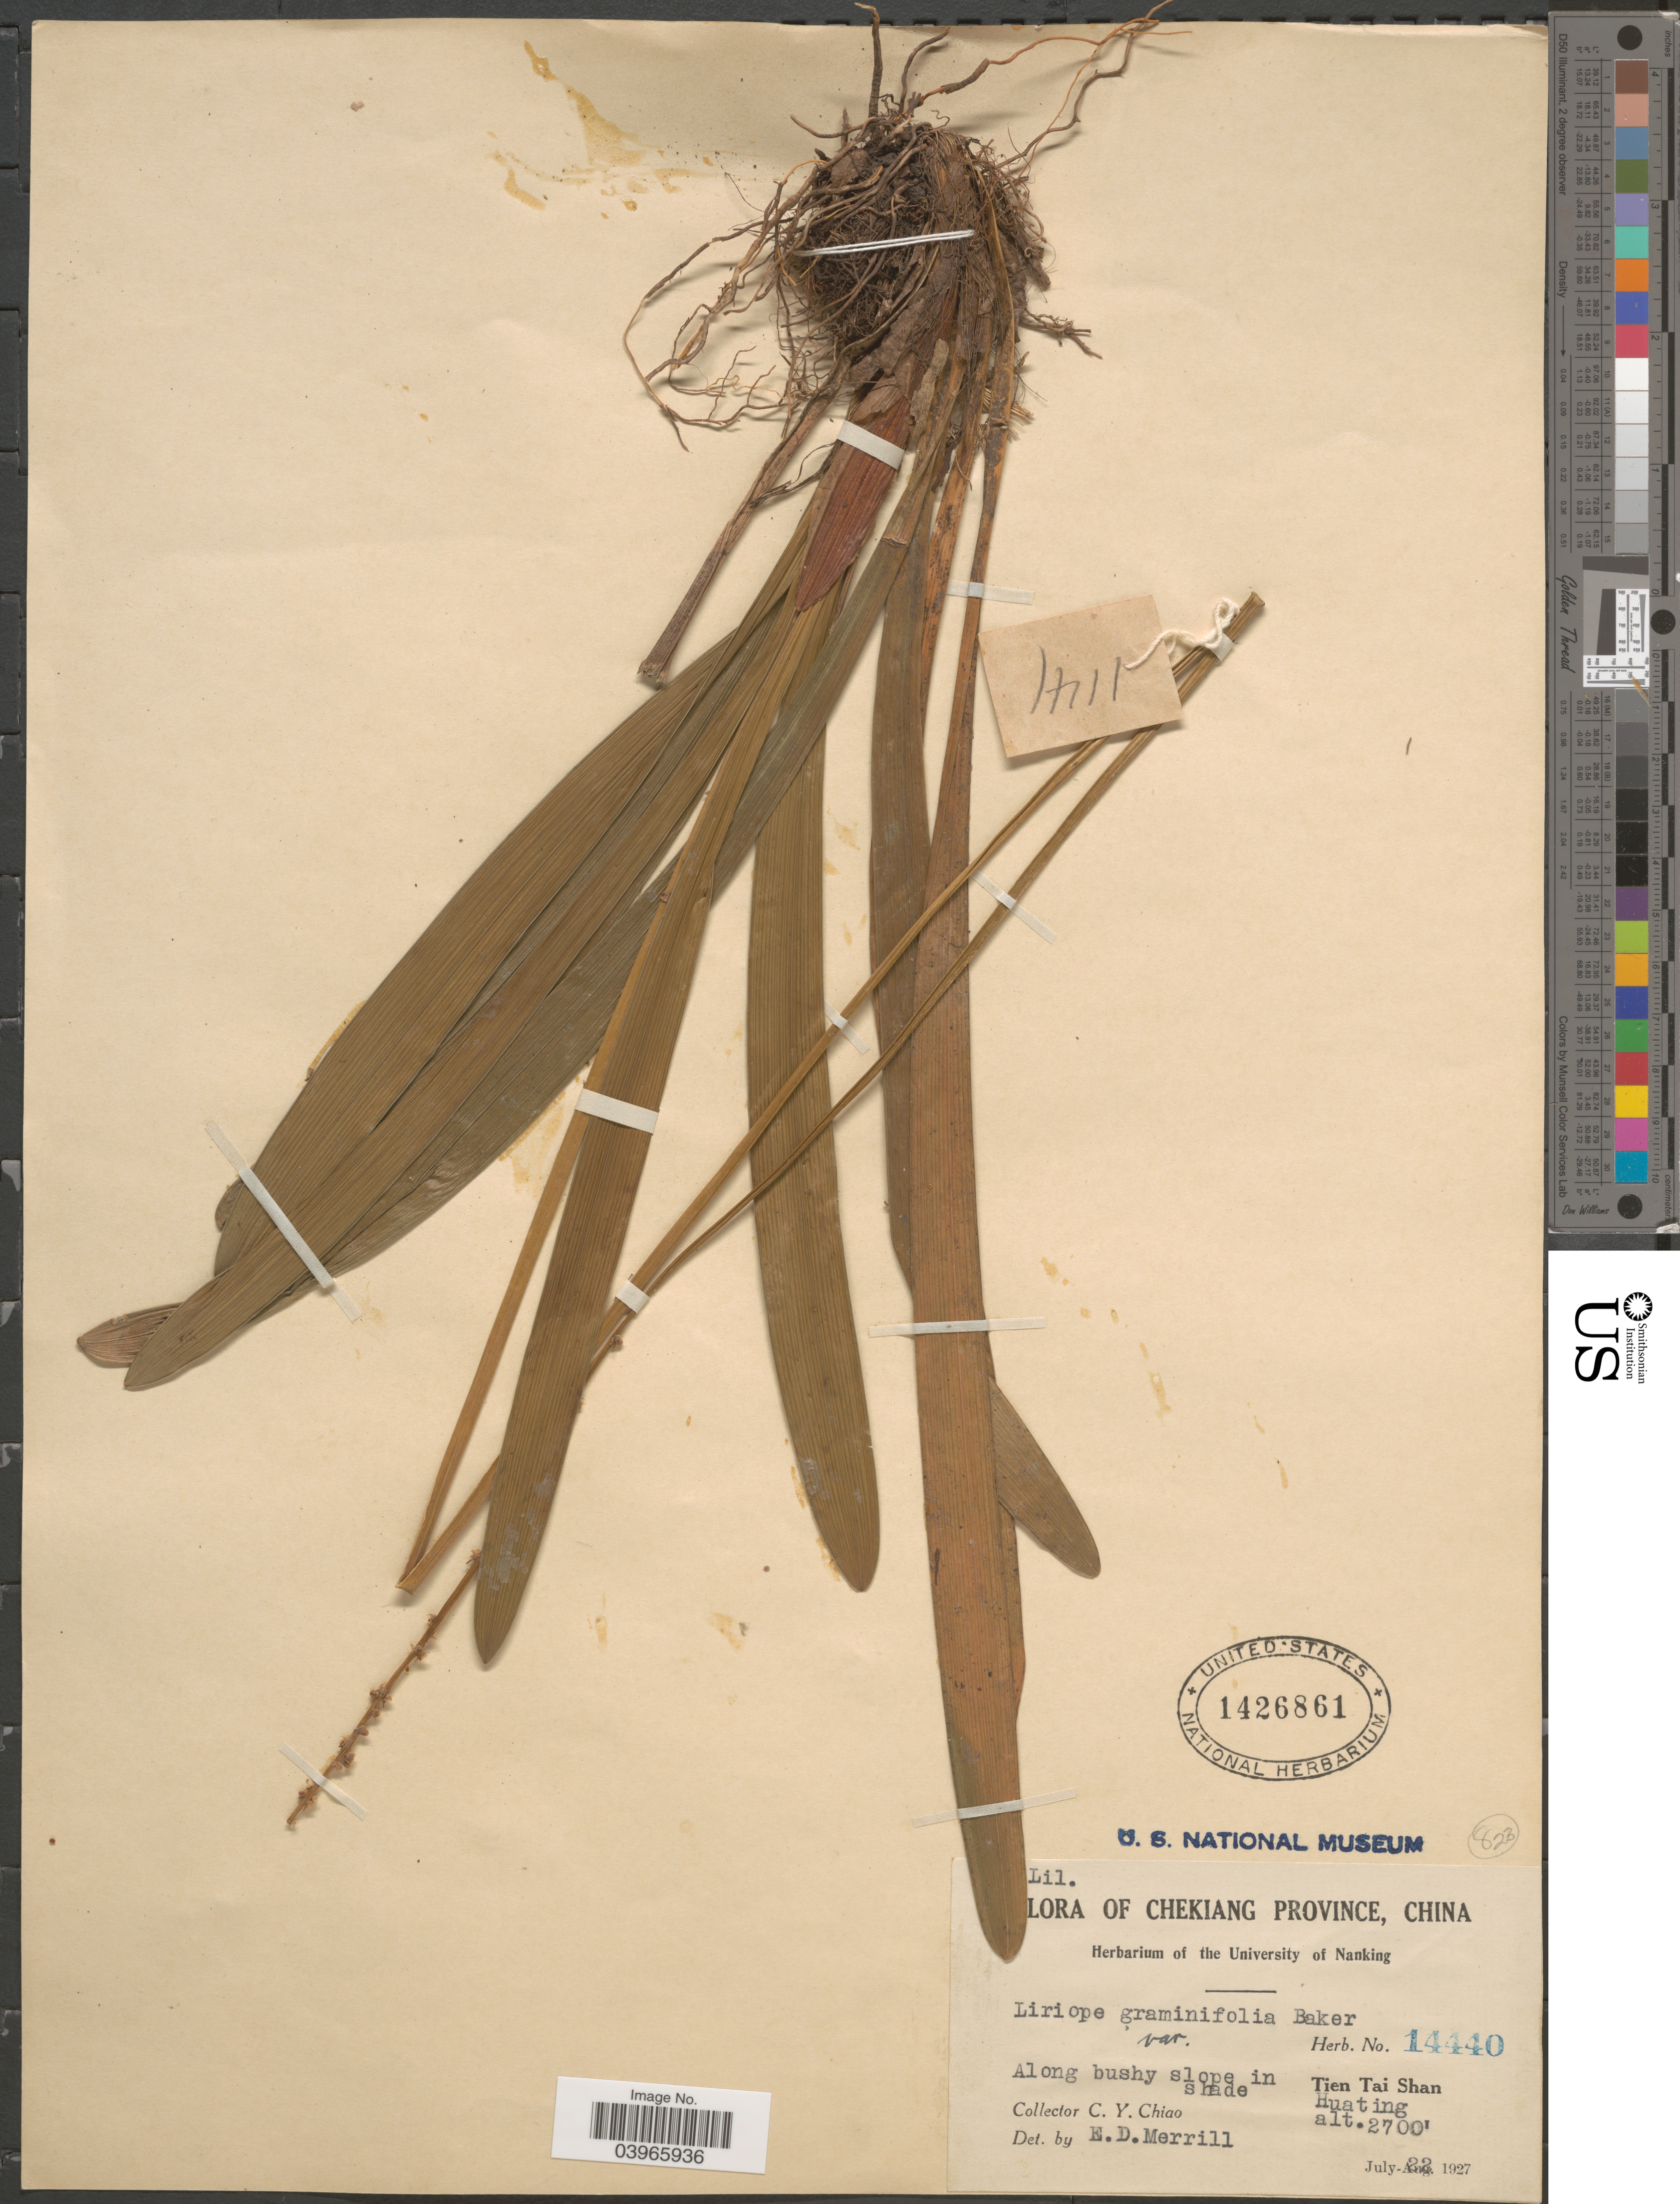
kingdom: Plantae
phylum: Tracheophyta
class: Liliopsida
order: Asparagales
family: Asparagaceae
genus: Liriope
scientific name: Liriope graminifolia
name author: (L.) Baker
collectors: C. Y. Chiao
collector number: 14440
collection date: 1927-07-22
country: China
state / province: Zhejiang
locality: Chekiang Province. Tien Tai Shan. Huating.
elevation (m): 823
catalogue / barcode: US 1426861